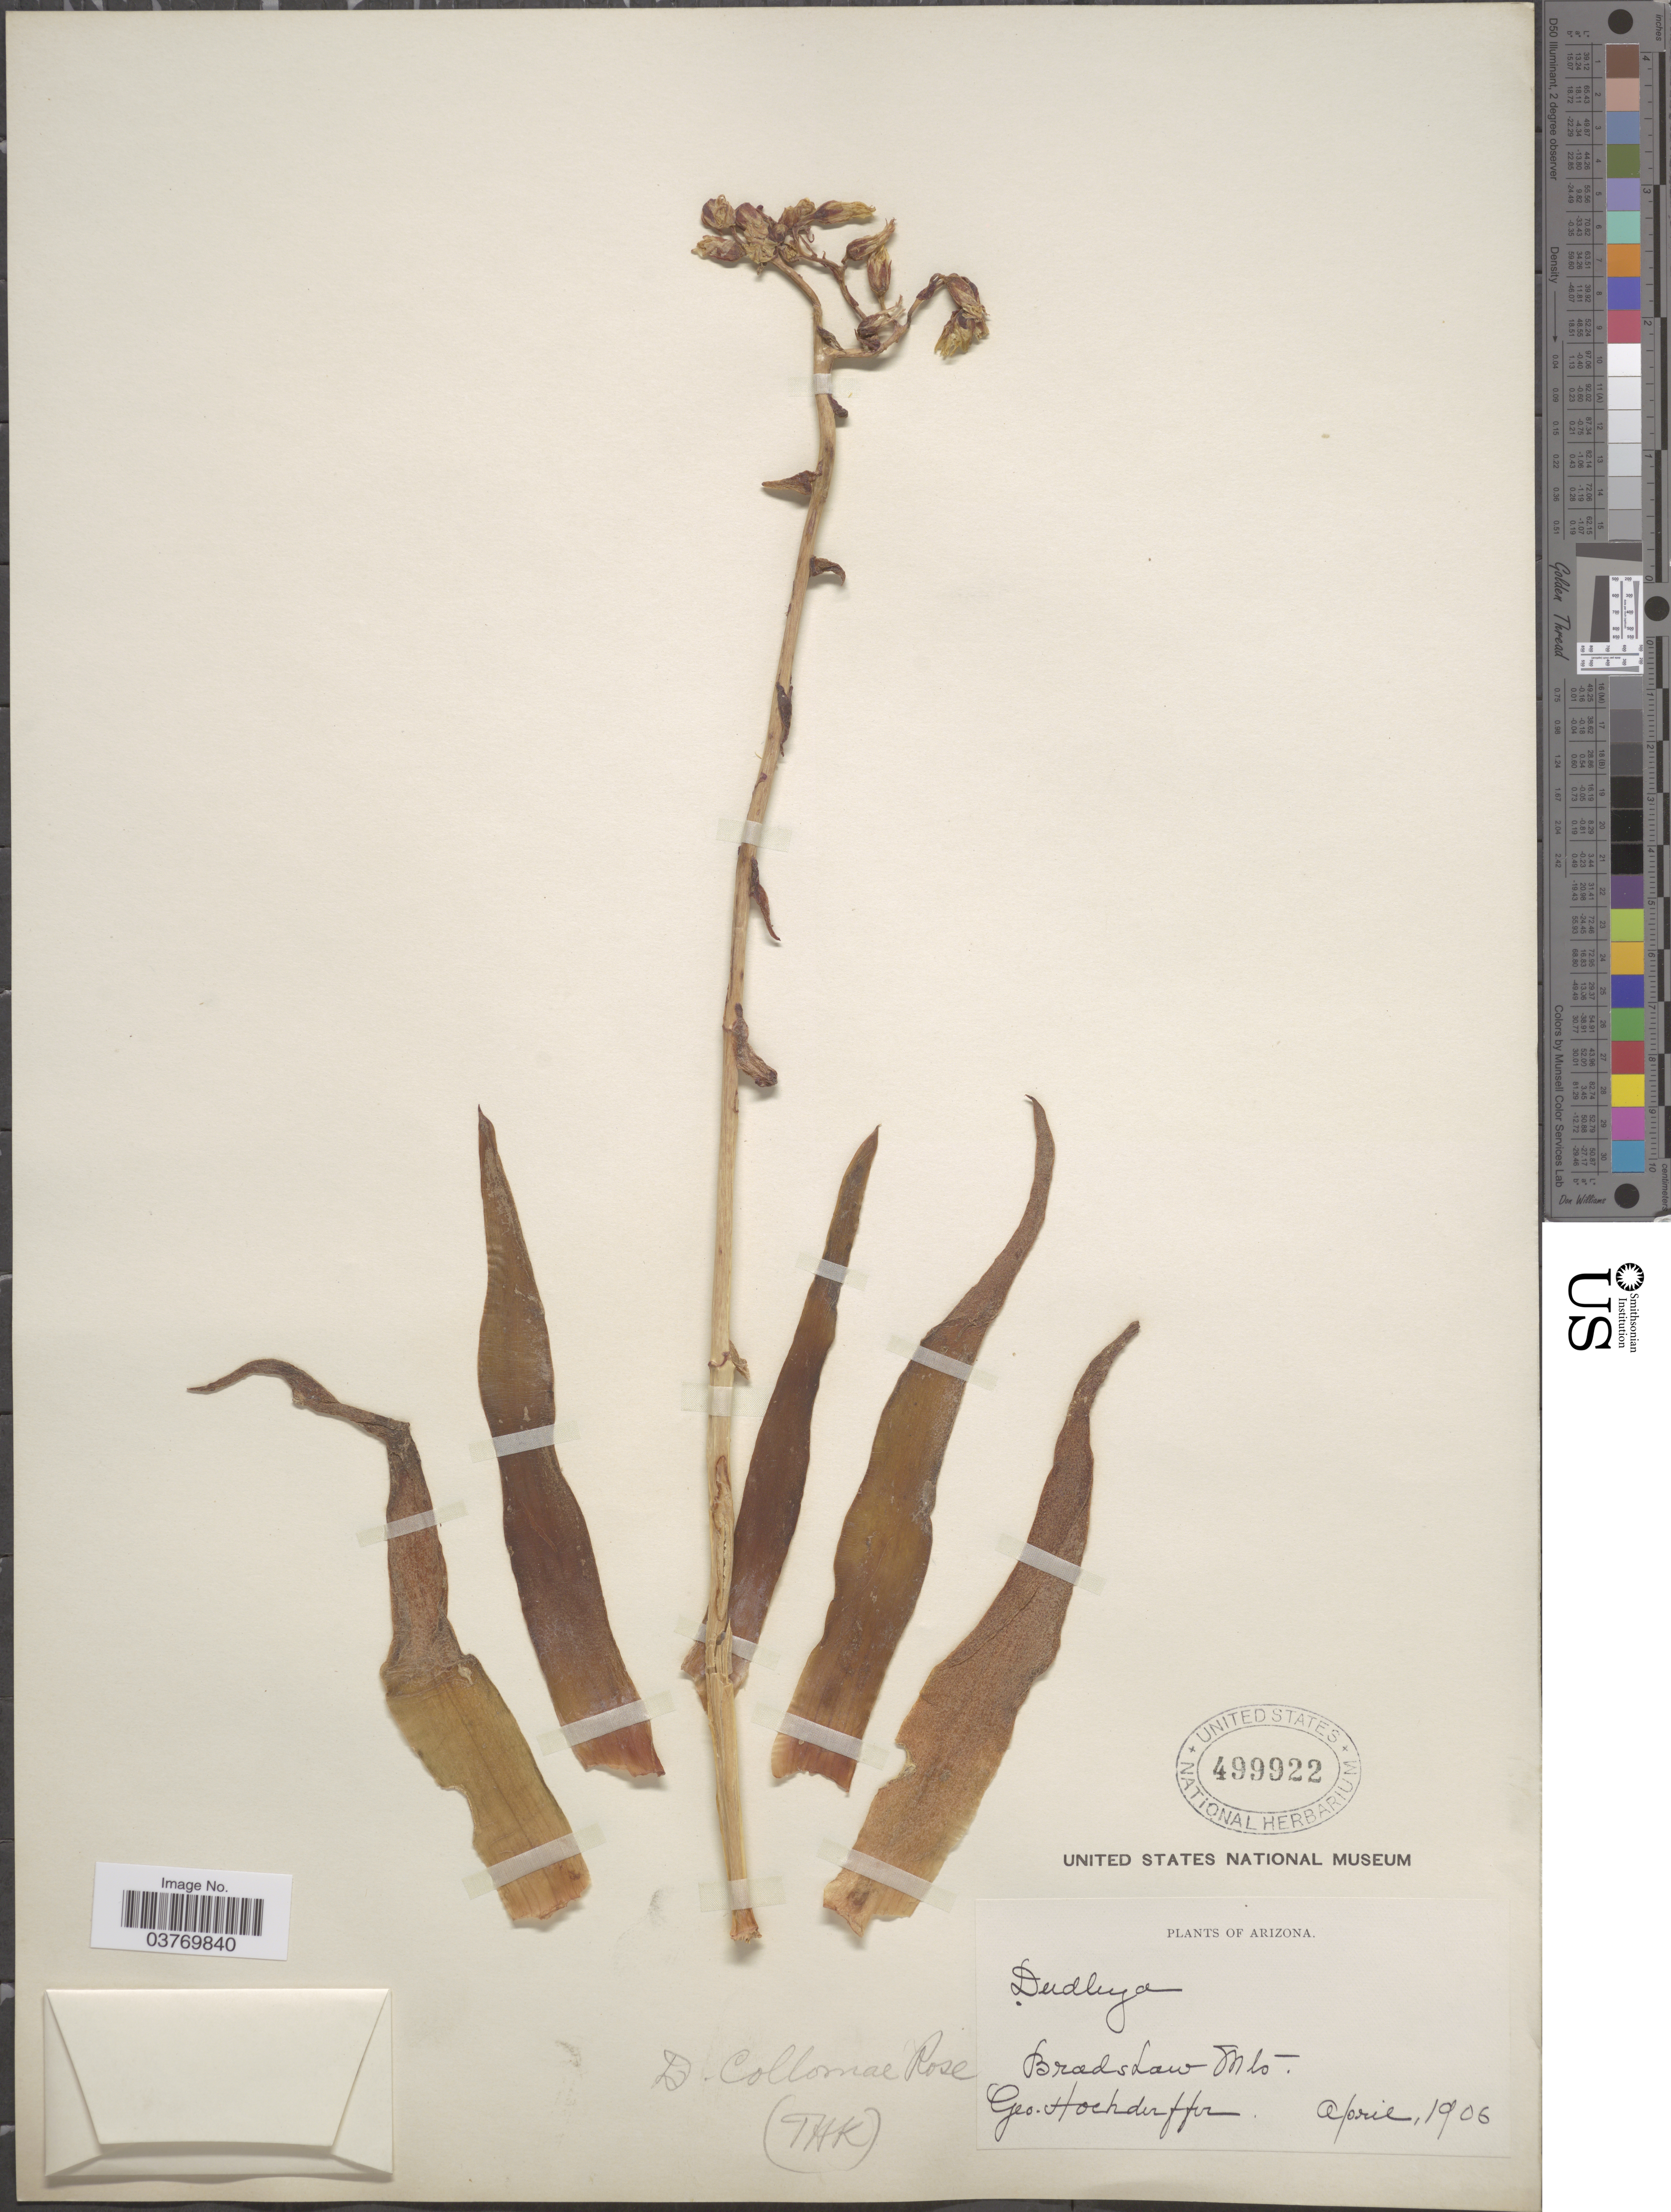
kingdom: Plantae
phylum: Tracheophyta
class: Magnoliopsida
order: Saxifragales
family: Crassulaceae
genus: Dudleya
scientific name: Dudleya collomiae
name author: Rose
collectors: G. Hochderffer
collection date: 1906-04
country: United States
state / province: Arizona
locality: Bradshaw Mts.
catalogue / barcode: US 499922